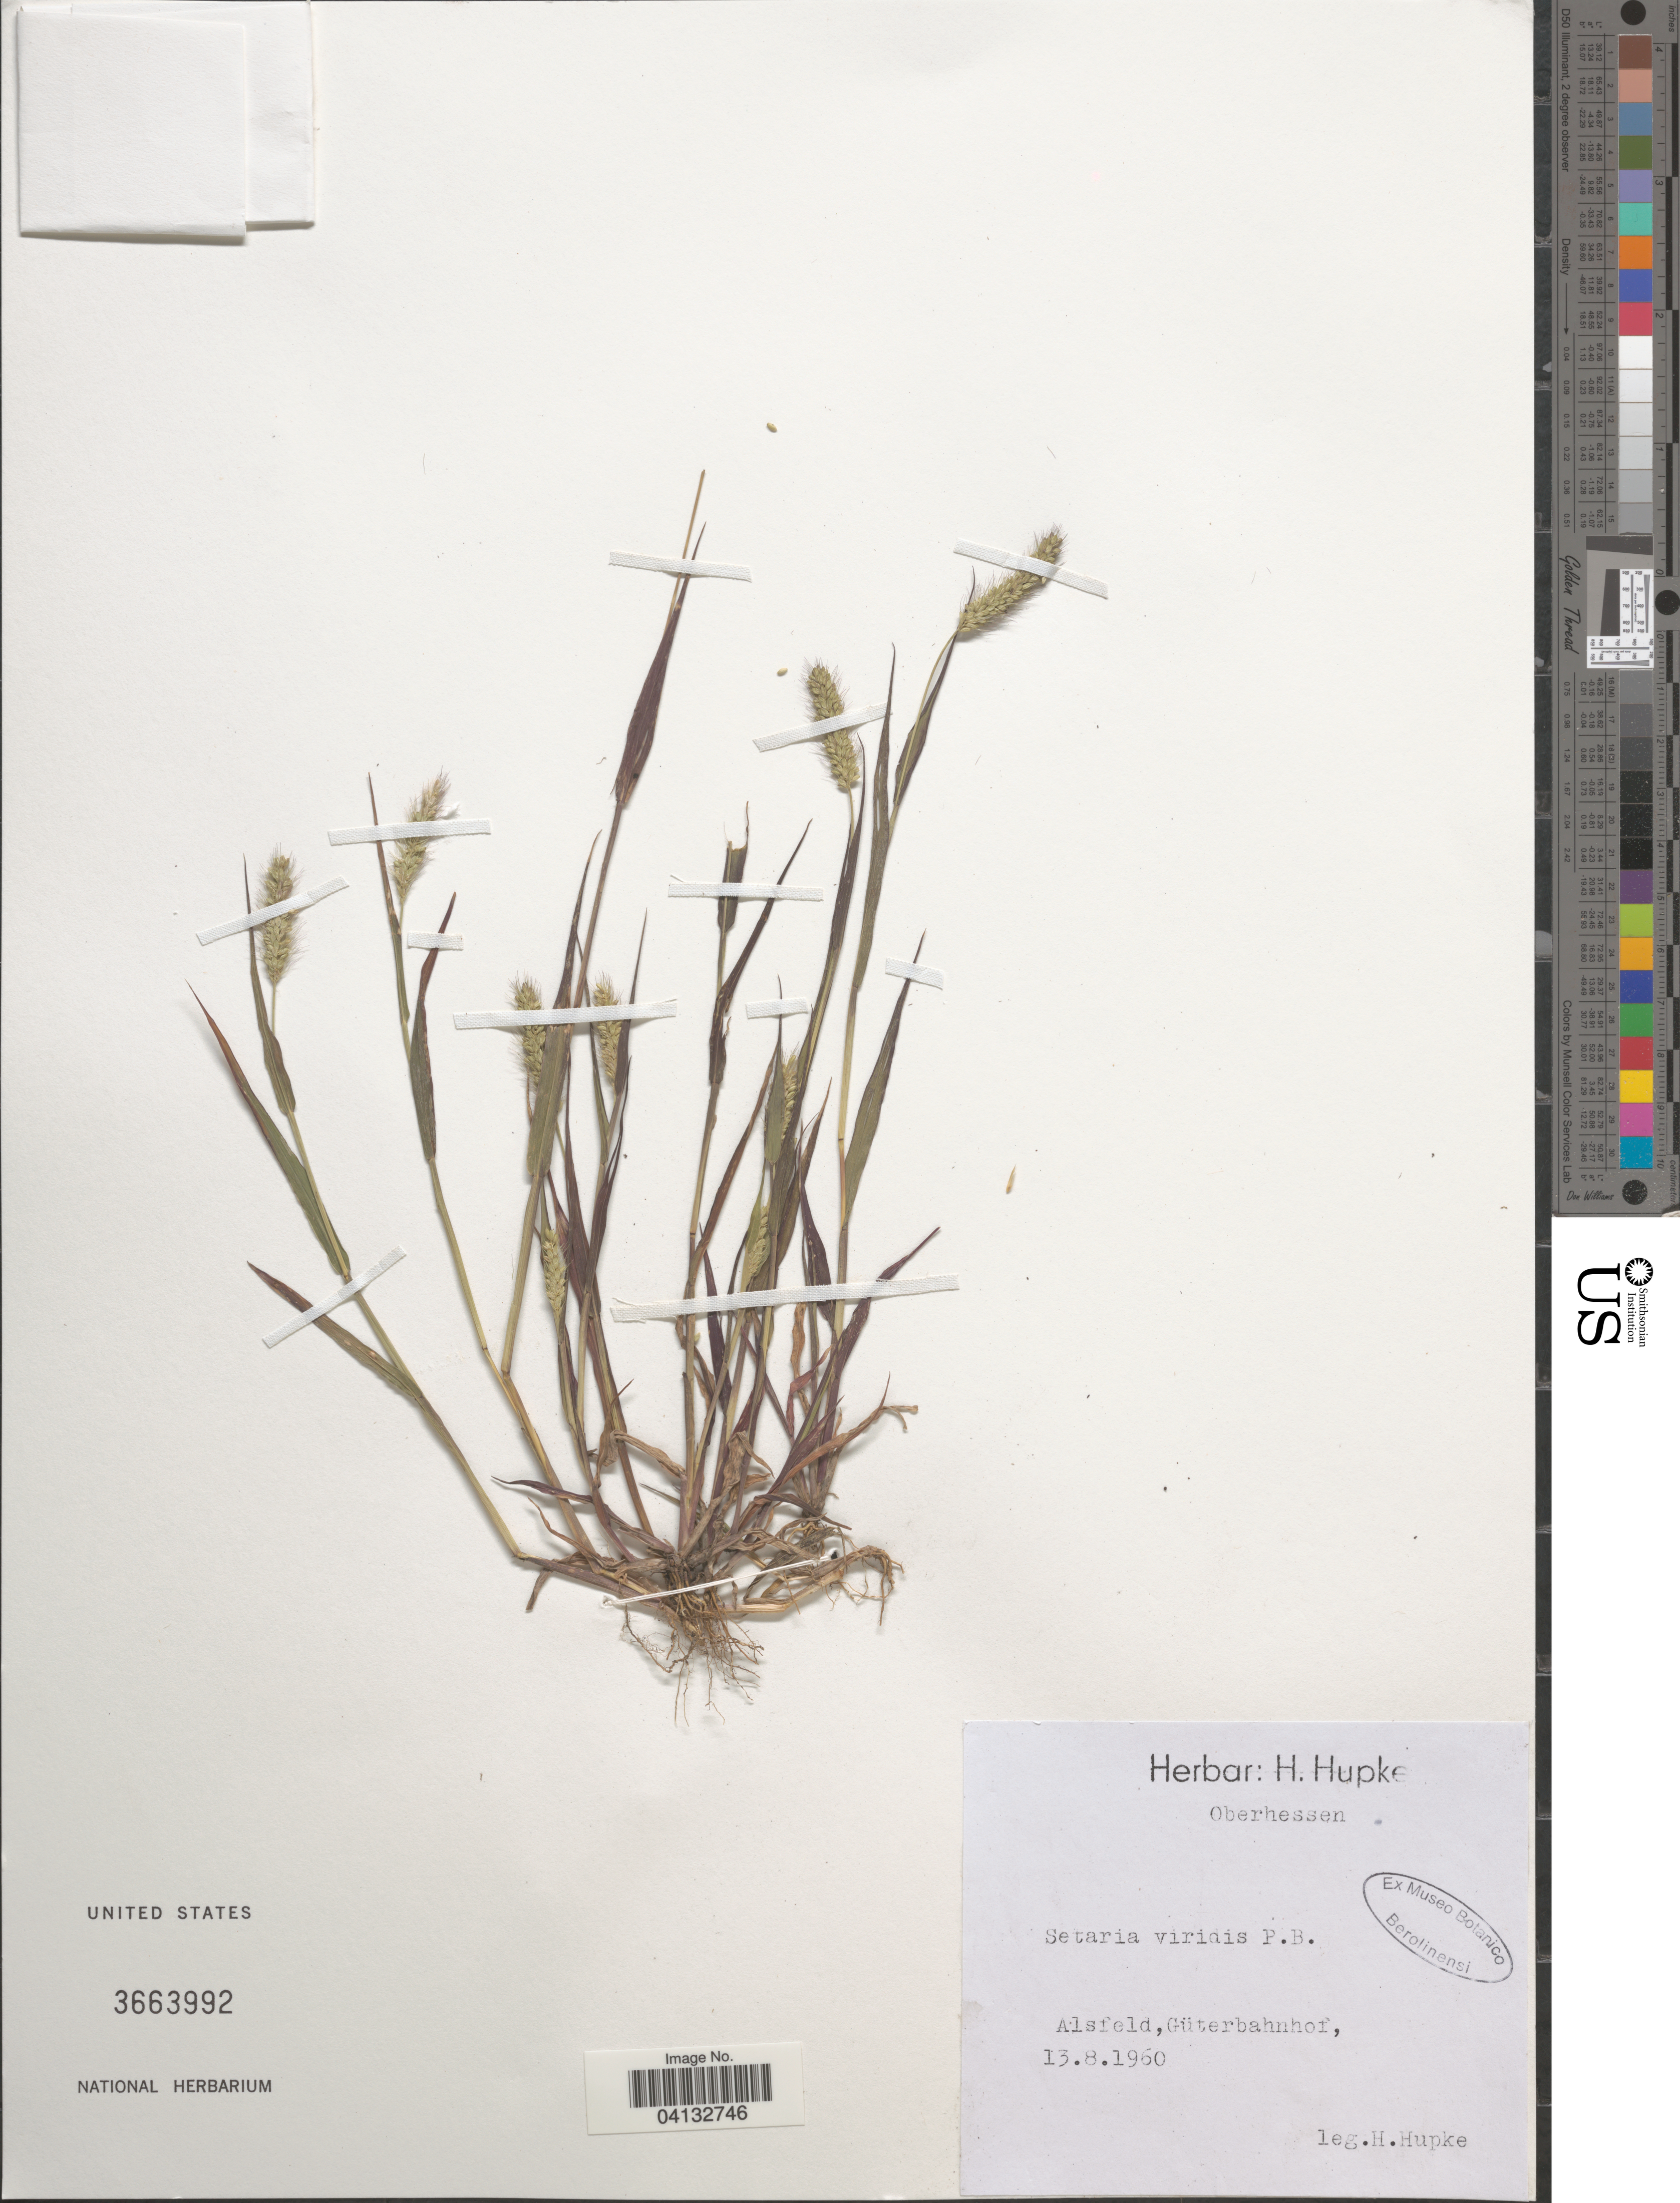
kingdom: Plantae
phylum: Tracheophyta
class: Liliopsida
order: Poales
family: Poaceae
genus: Setaria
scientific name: Setaria viridis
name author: (L.) P. Beauv.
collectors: H. Hupke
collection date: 1960-08-13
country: Germany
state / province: Hesse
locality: Oberhessen. Alsfeld, Güterbahnhof.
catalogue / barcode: US 3663992